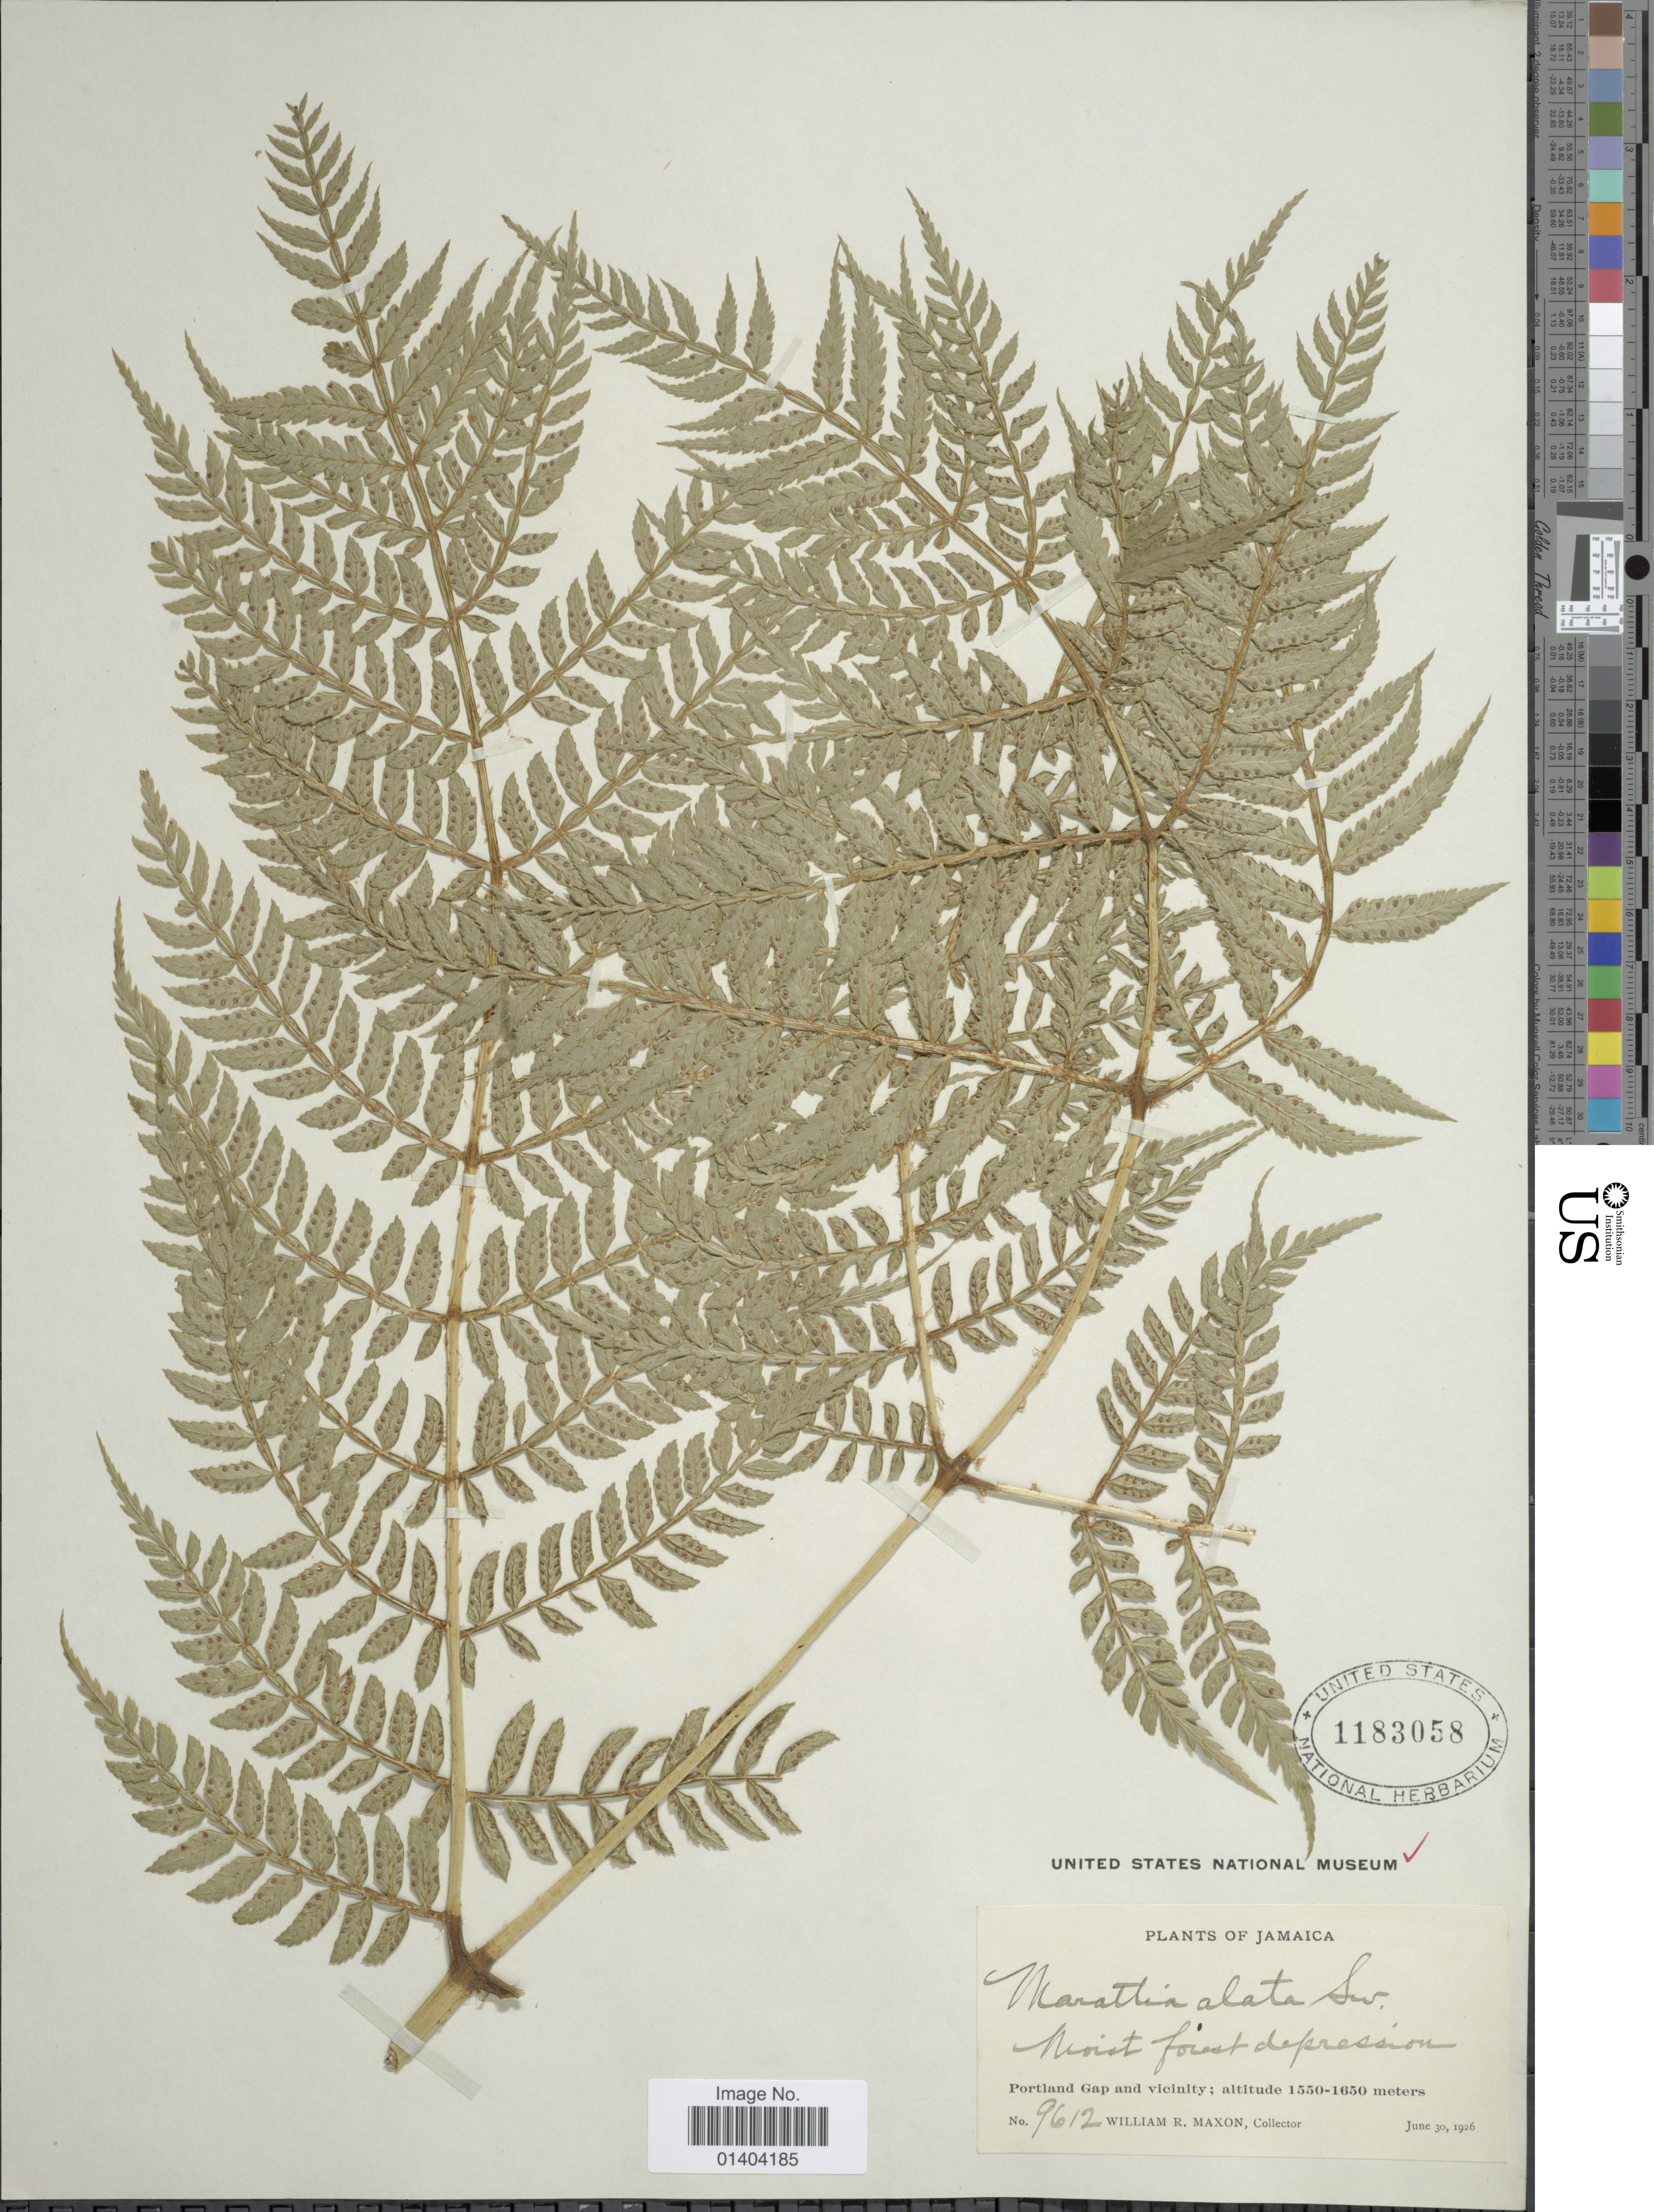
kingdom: Plantae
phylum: Tracheophyta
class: Polypodiopsida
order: Marattiales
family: Marattiaceae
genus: Marattia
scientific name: Marattia alata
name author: Sw.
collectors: W. R. Maxon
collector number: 9612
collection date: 1926-06-30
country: Jamaica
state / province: Portland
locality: Portland Gap and vicinity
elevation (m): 1550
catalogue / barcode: US 1183058